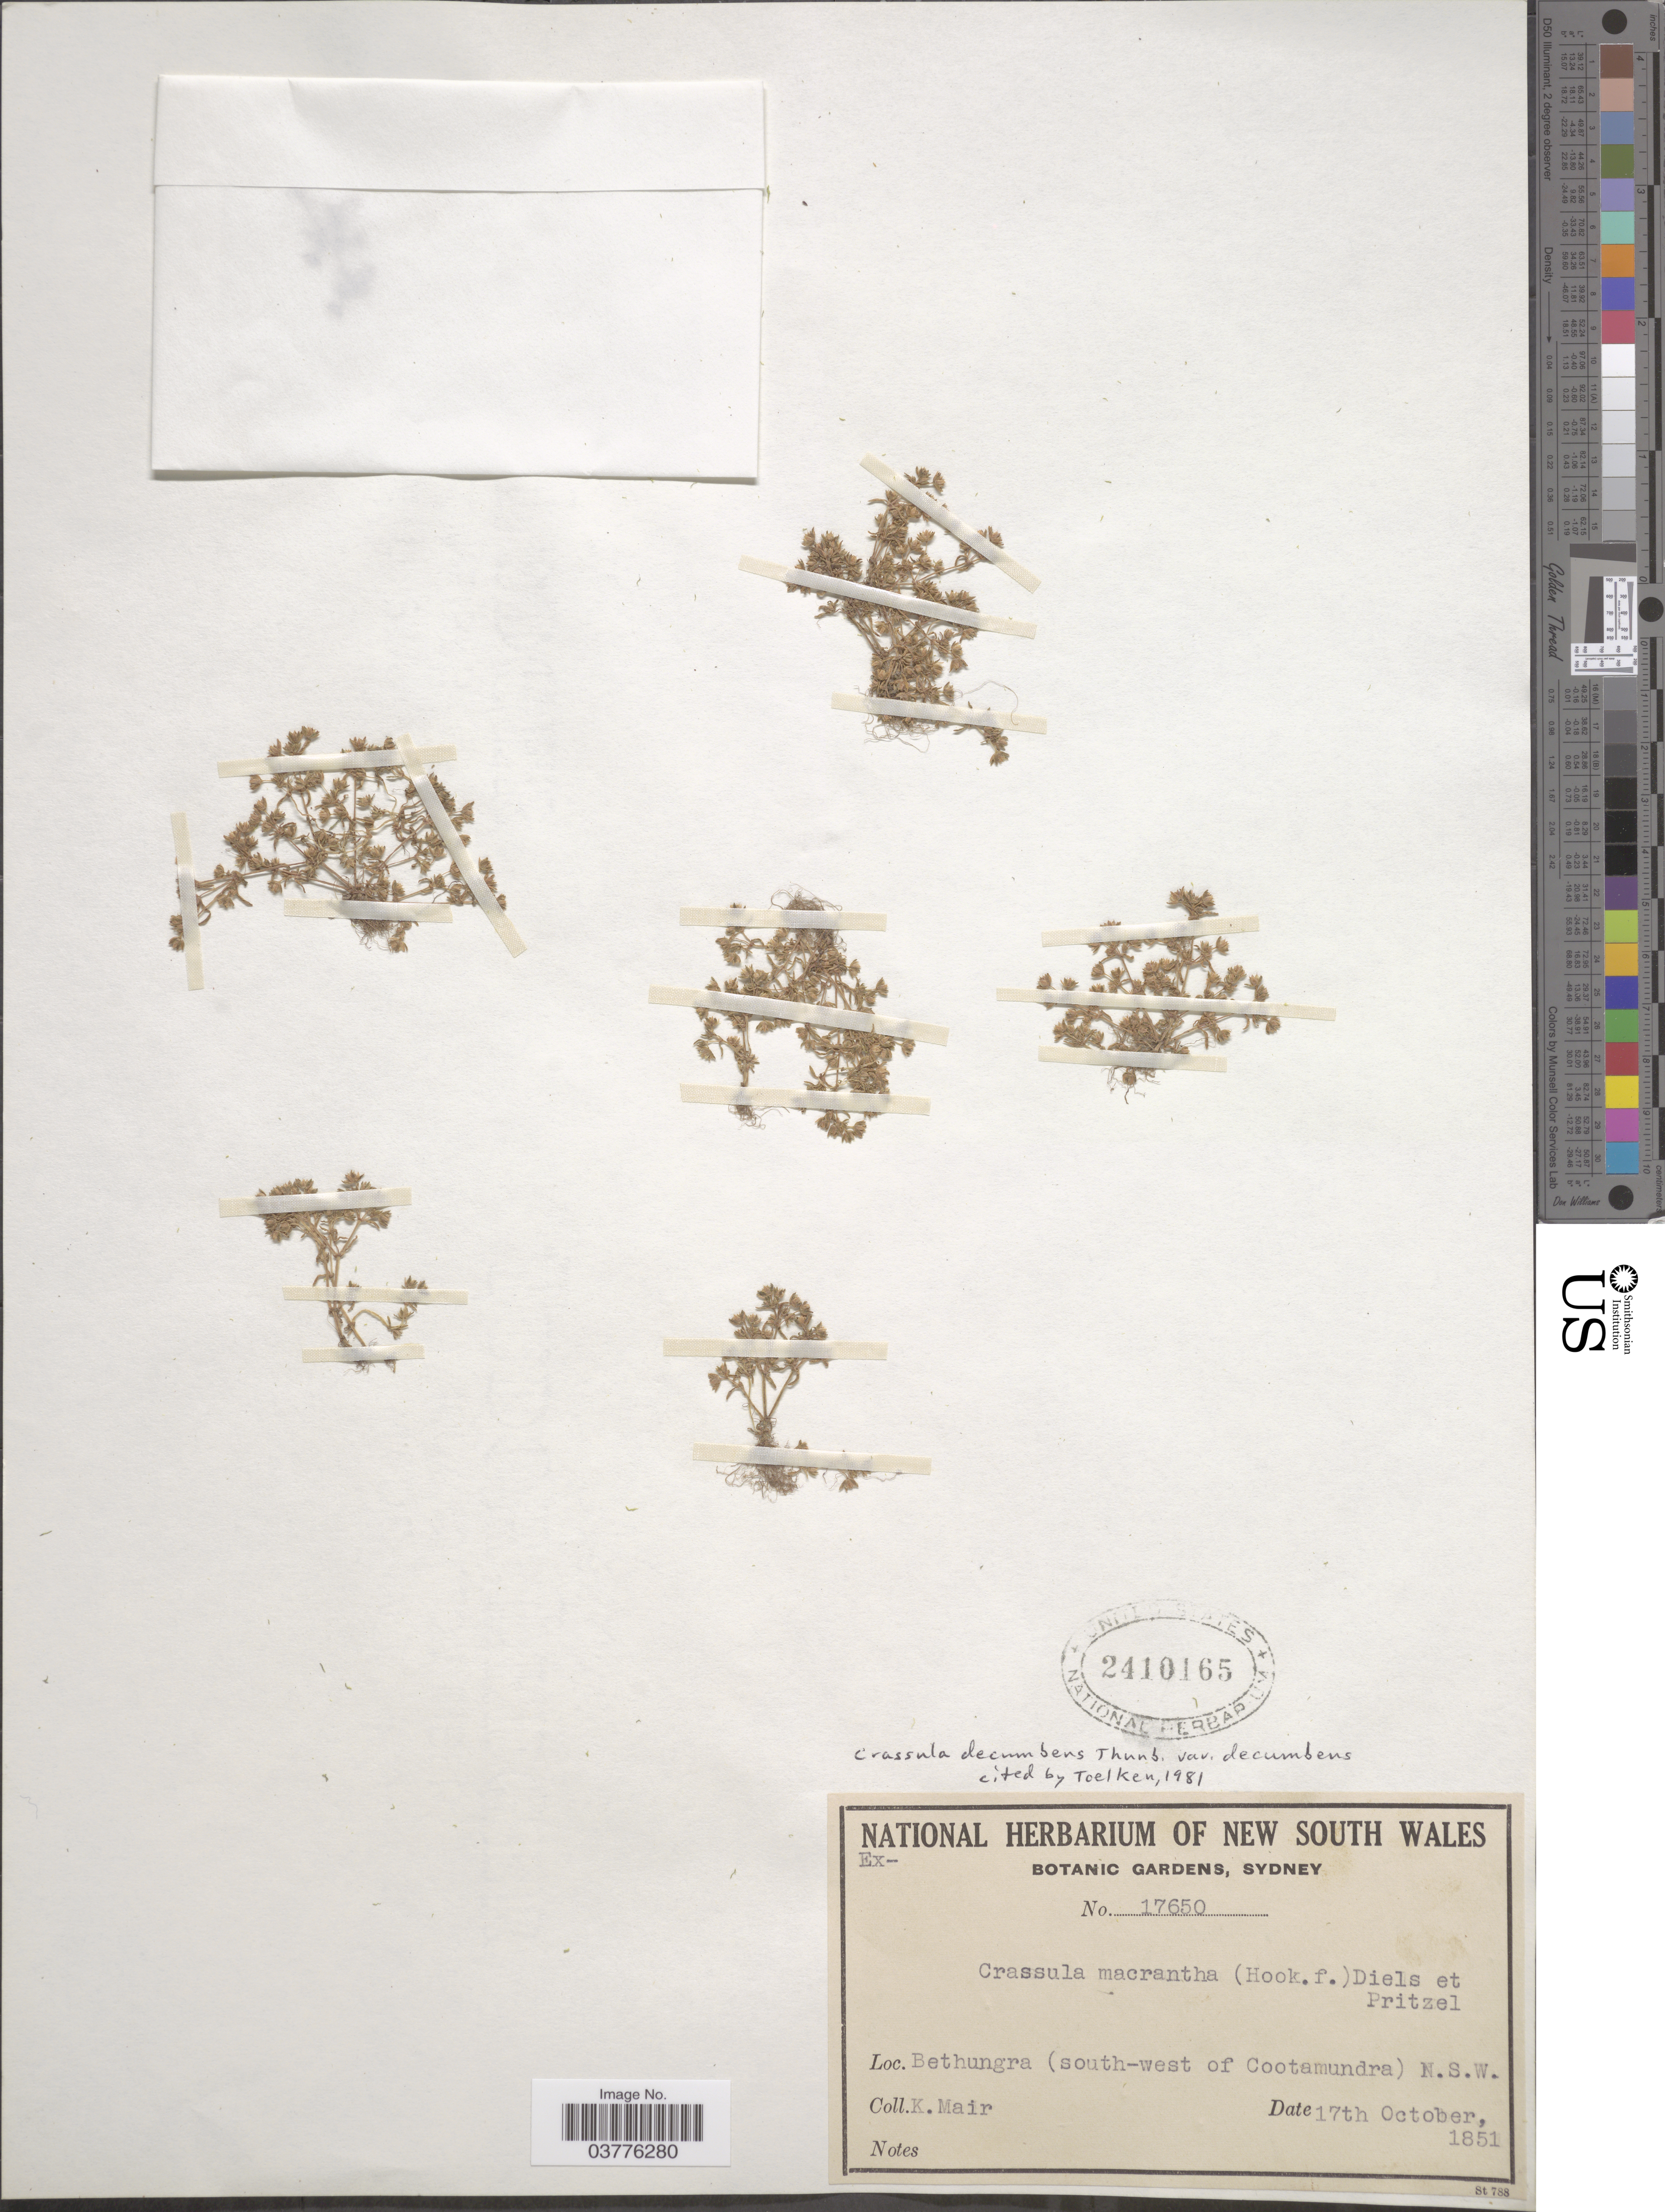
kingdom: Plantae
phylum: Tracheophyta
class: Magnoliopsida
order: Saxifragales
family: Crassulaceae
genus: Crassula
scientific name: Crassula decumbens Eckl. & Zeyh. ex Harv., nom. illeg.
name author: Eckl. & Zeyh. ex Harv. in Harv. & Sond.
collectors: K. Mair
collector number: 17650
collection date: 1851-10-17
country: Australia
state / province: New South Wales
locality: Bethungra (south-west of Cootamundra).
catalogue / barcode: US 2410165